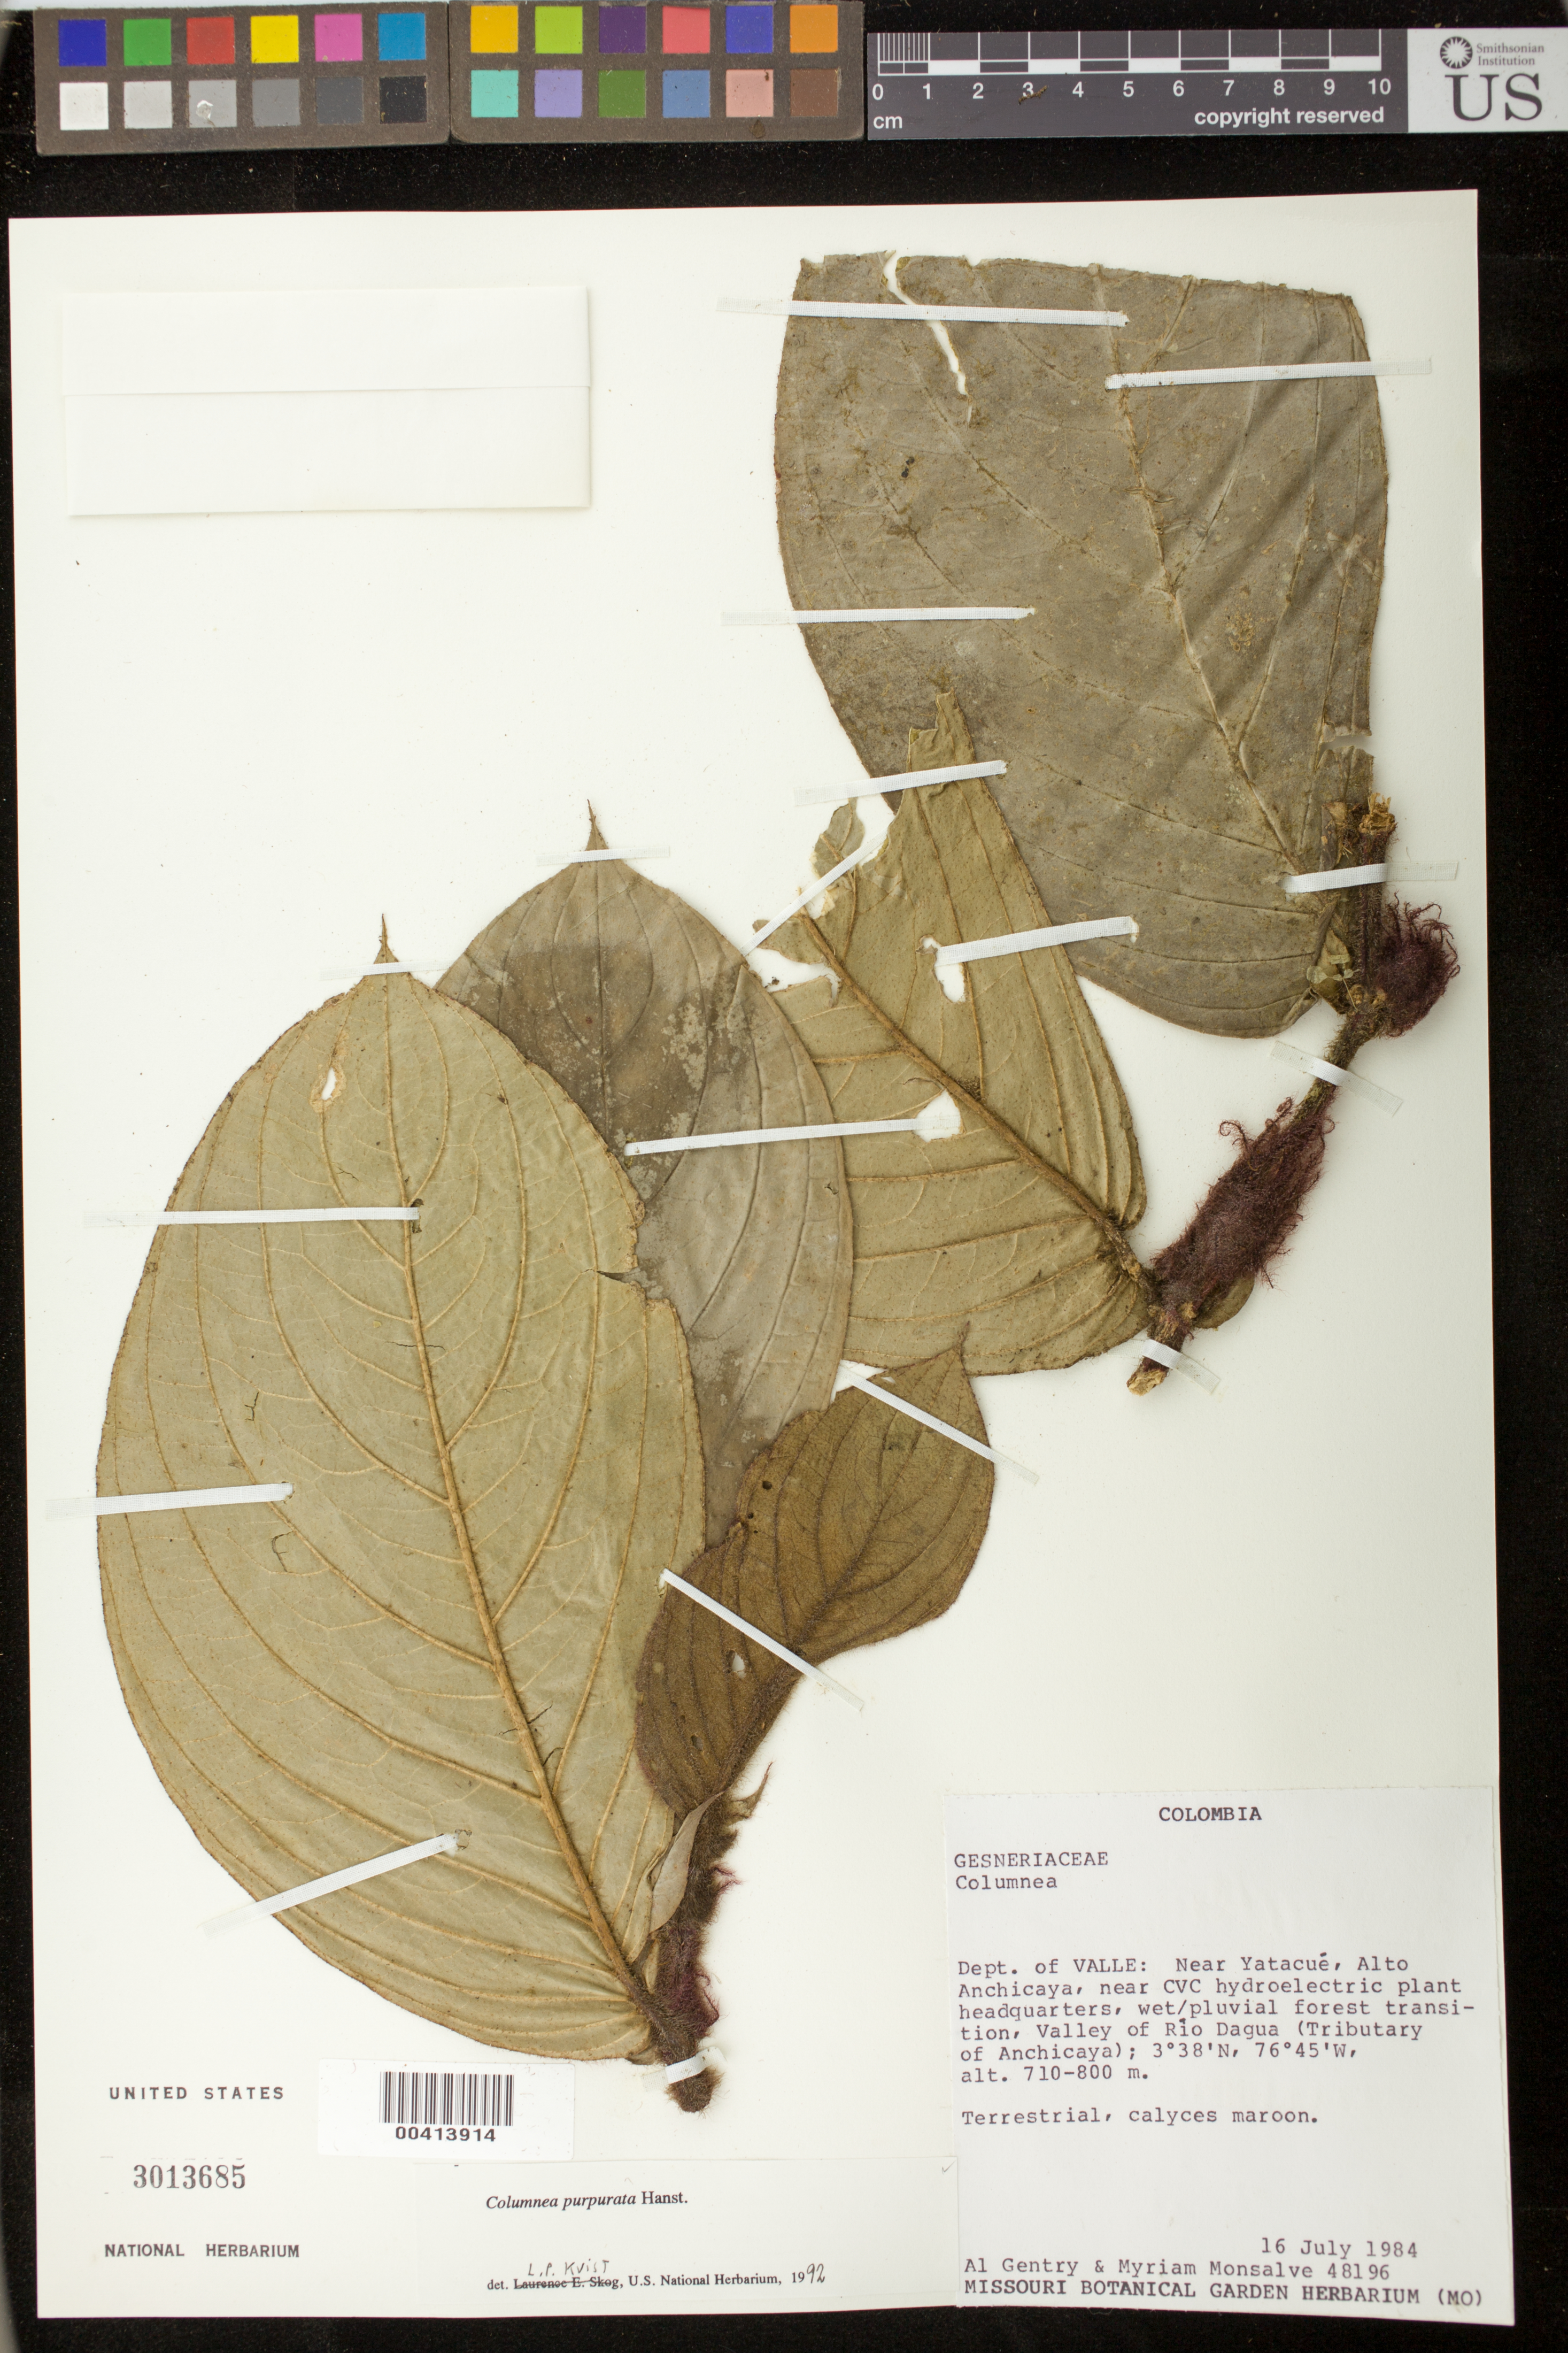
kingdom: Plantae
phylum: Tracheophyta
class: Magnoliopsida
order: Lamiales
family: Gesneriaceae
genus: Columnea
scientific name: Columnea purpurata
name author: Hanst.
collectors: A. H. Gentry & M. Monsalve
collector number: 48196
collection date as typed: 16 Jul 1984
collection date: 1984-07-16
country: Colombia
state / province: Valle del Cauca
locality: Near Yatacue, Alto Anchicaya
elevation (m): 710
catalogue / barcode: US 3013685